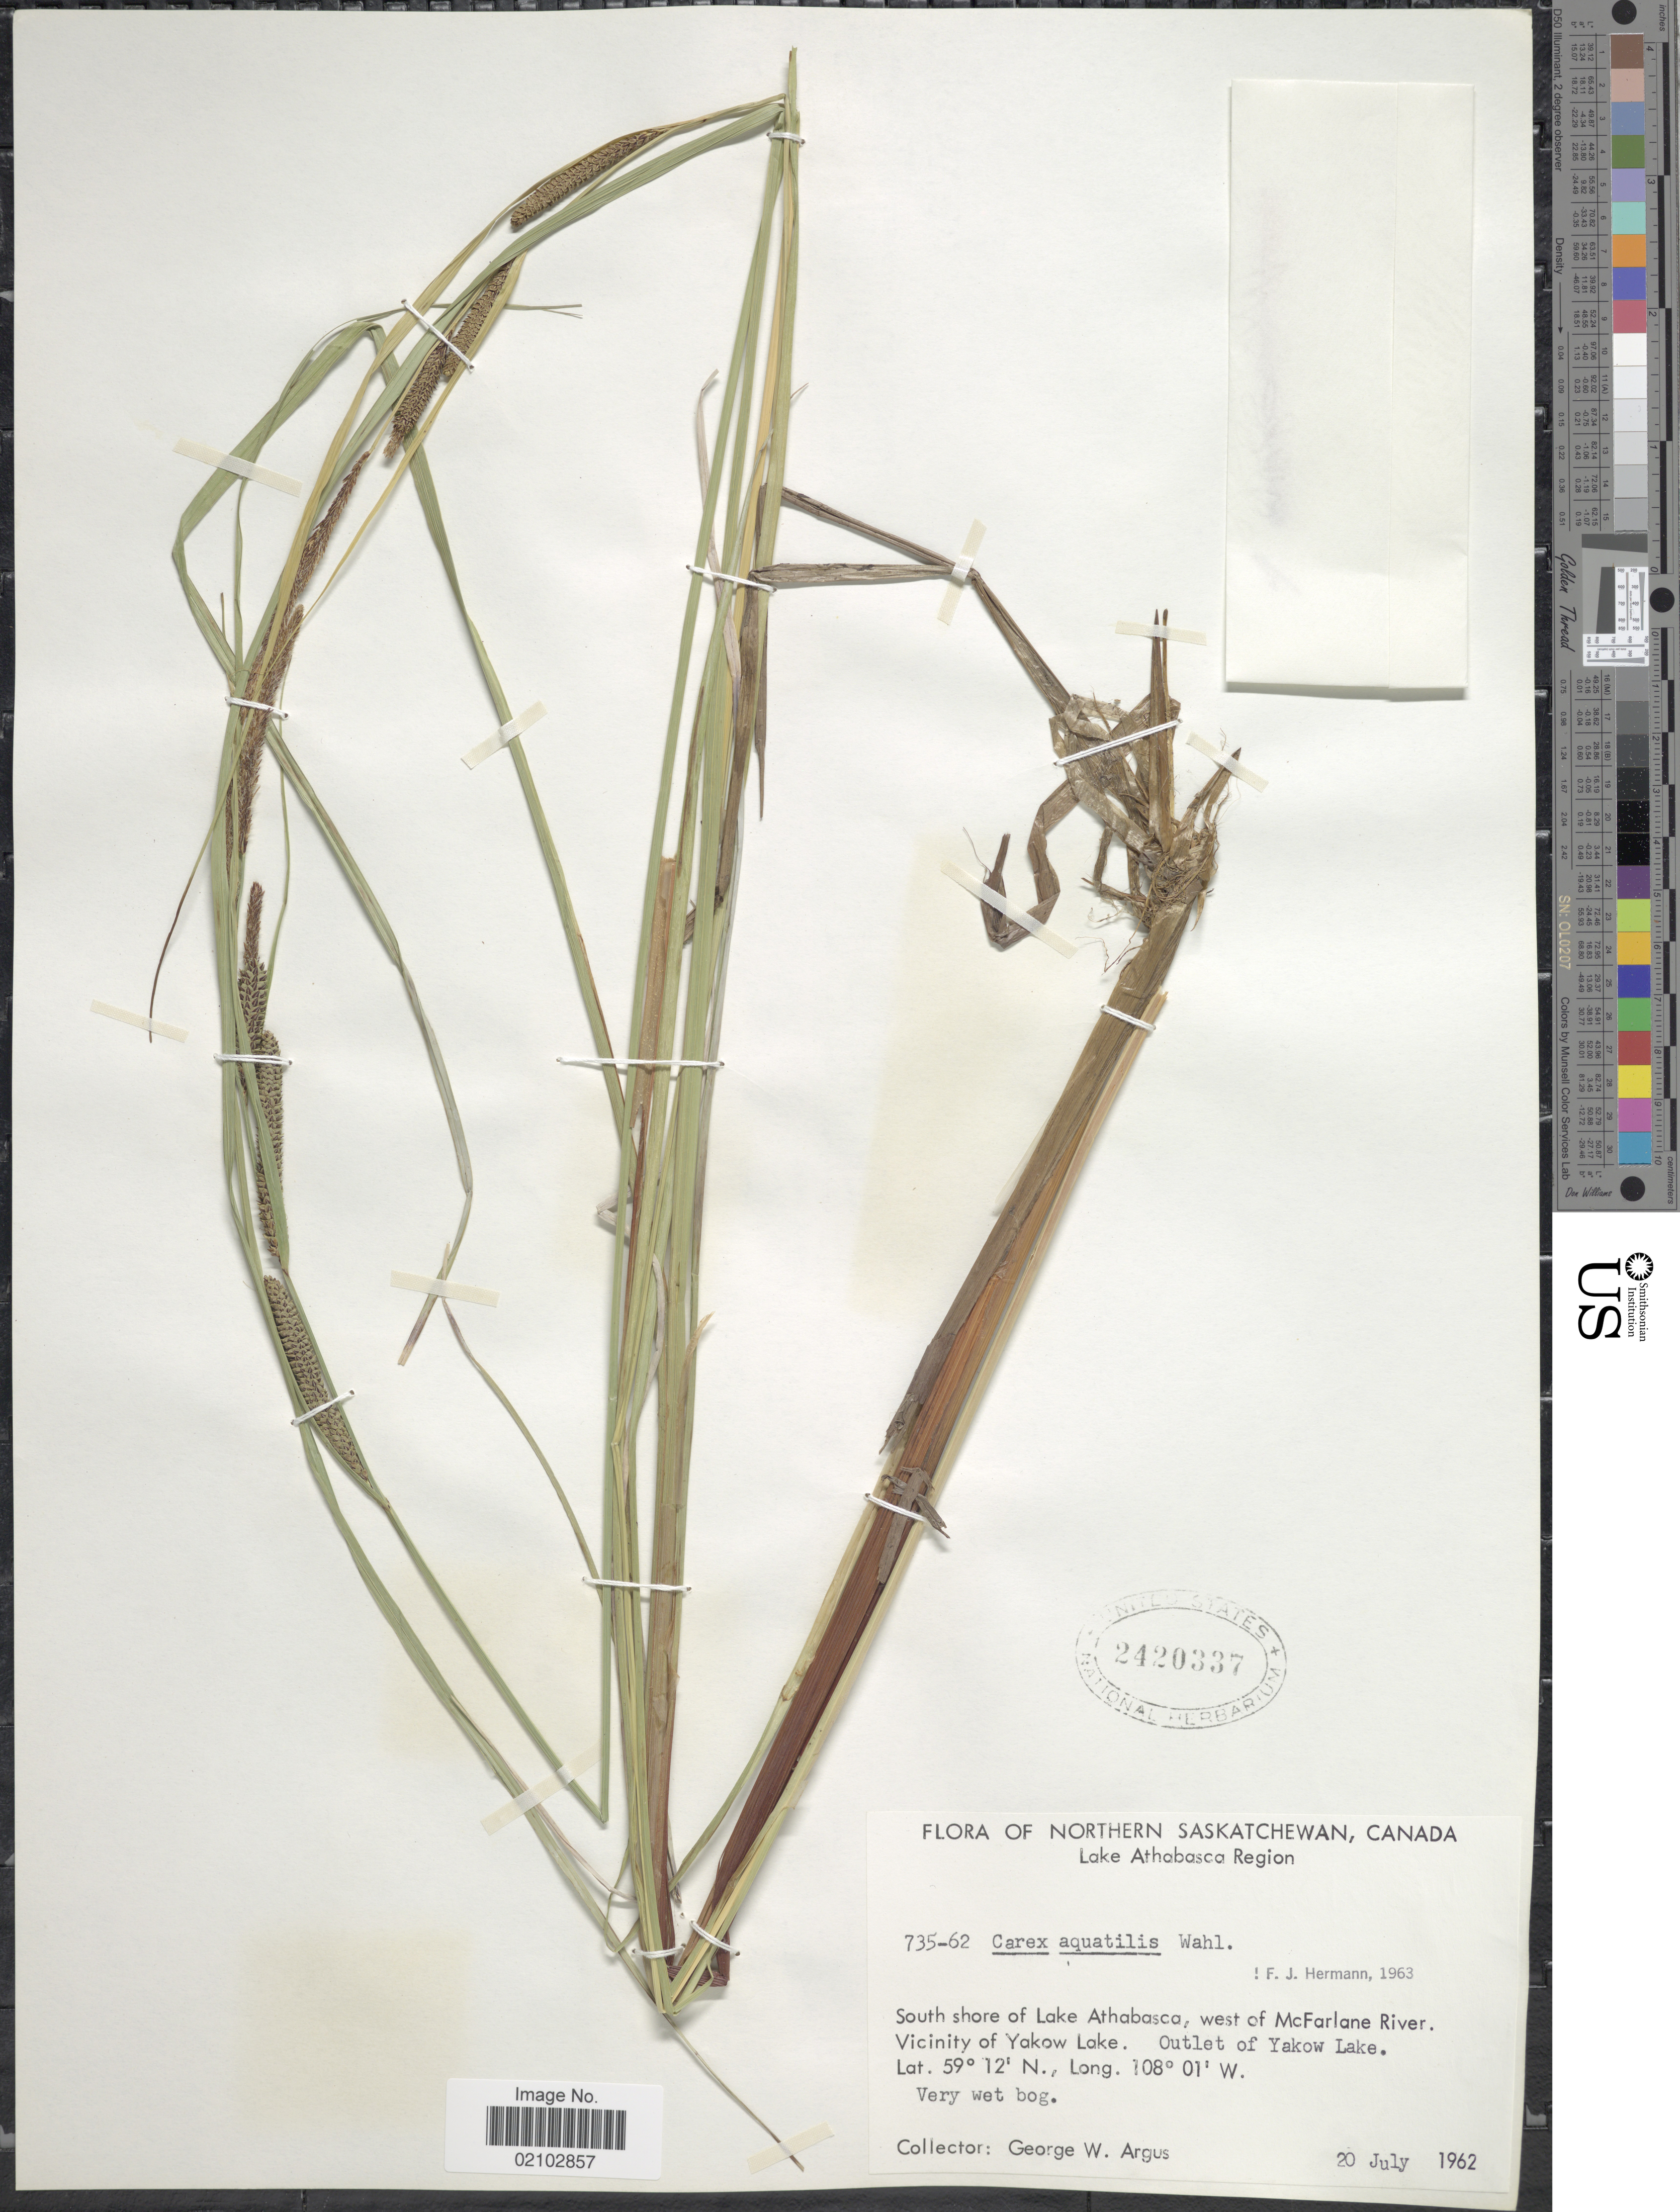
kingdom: Plantae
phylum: Tracheophyta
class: Liliopsida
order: Poales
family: Cyperaceae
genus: Carex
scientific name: Carex aquatilis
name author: Wahlenb.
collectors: G. W. Argus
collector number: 735-62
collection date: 1962-07-20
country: Canada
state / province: Saskatchewan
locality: Northern Saskatchewan, Lake Athabasca Region, South shore of Lake Athabasca, west of McFarlane River, Vicinity of Yakow Lake, Outlet of Yakow Lake.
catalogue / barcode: US 2420337